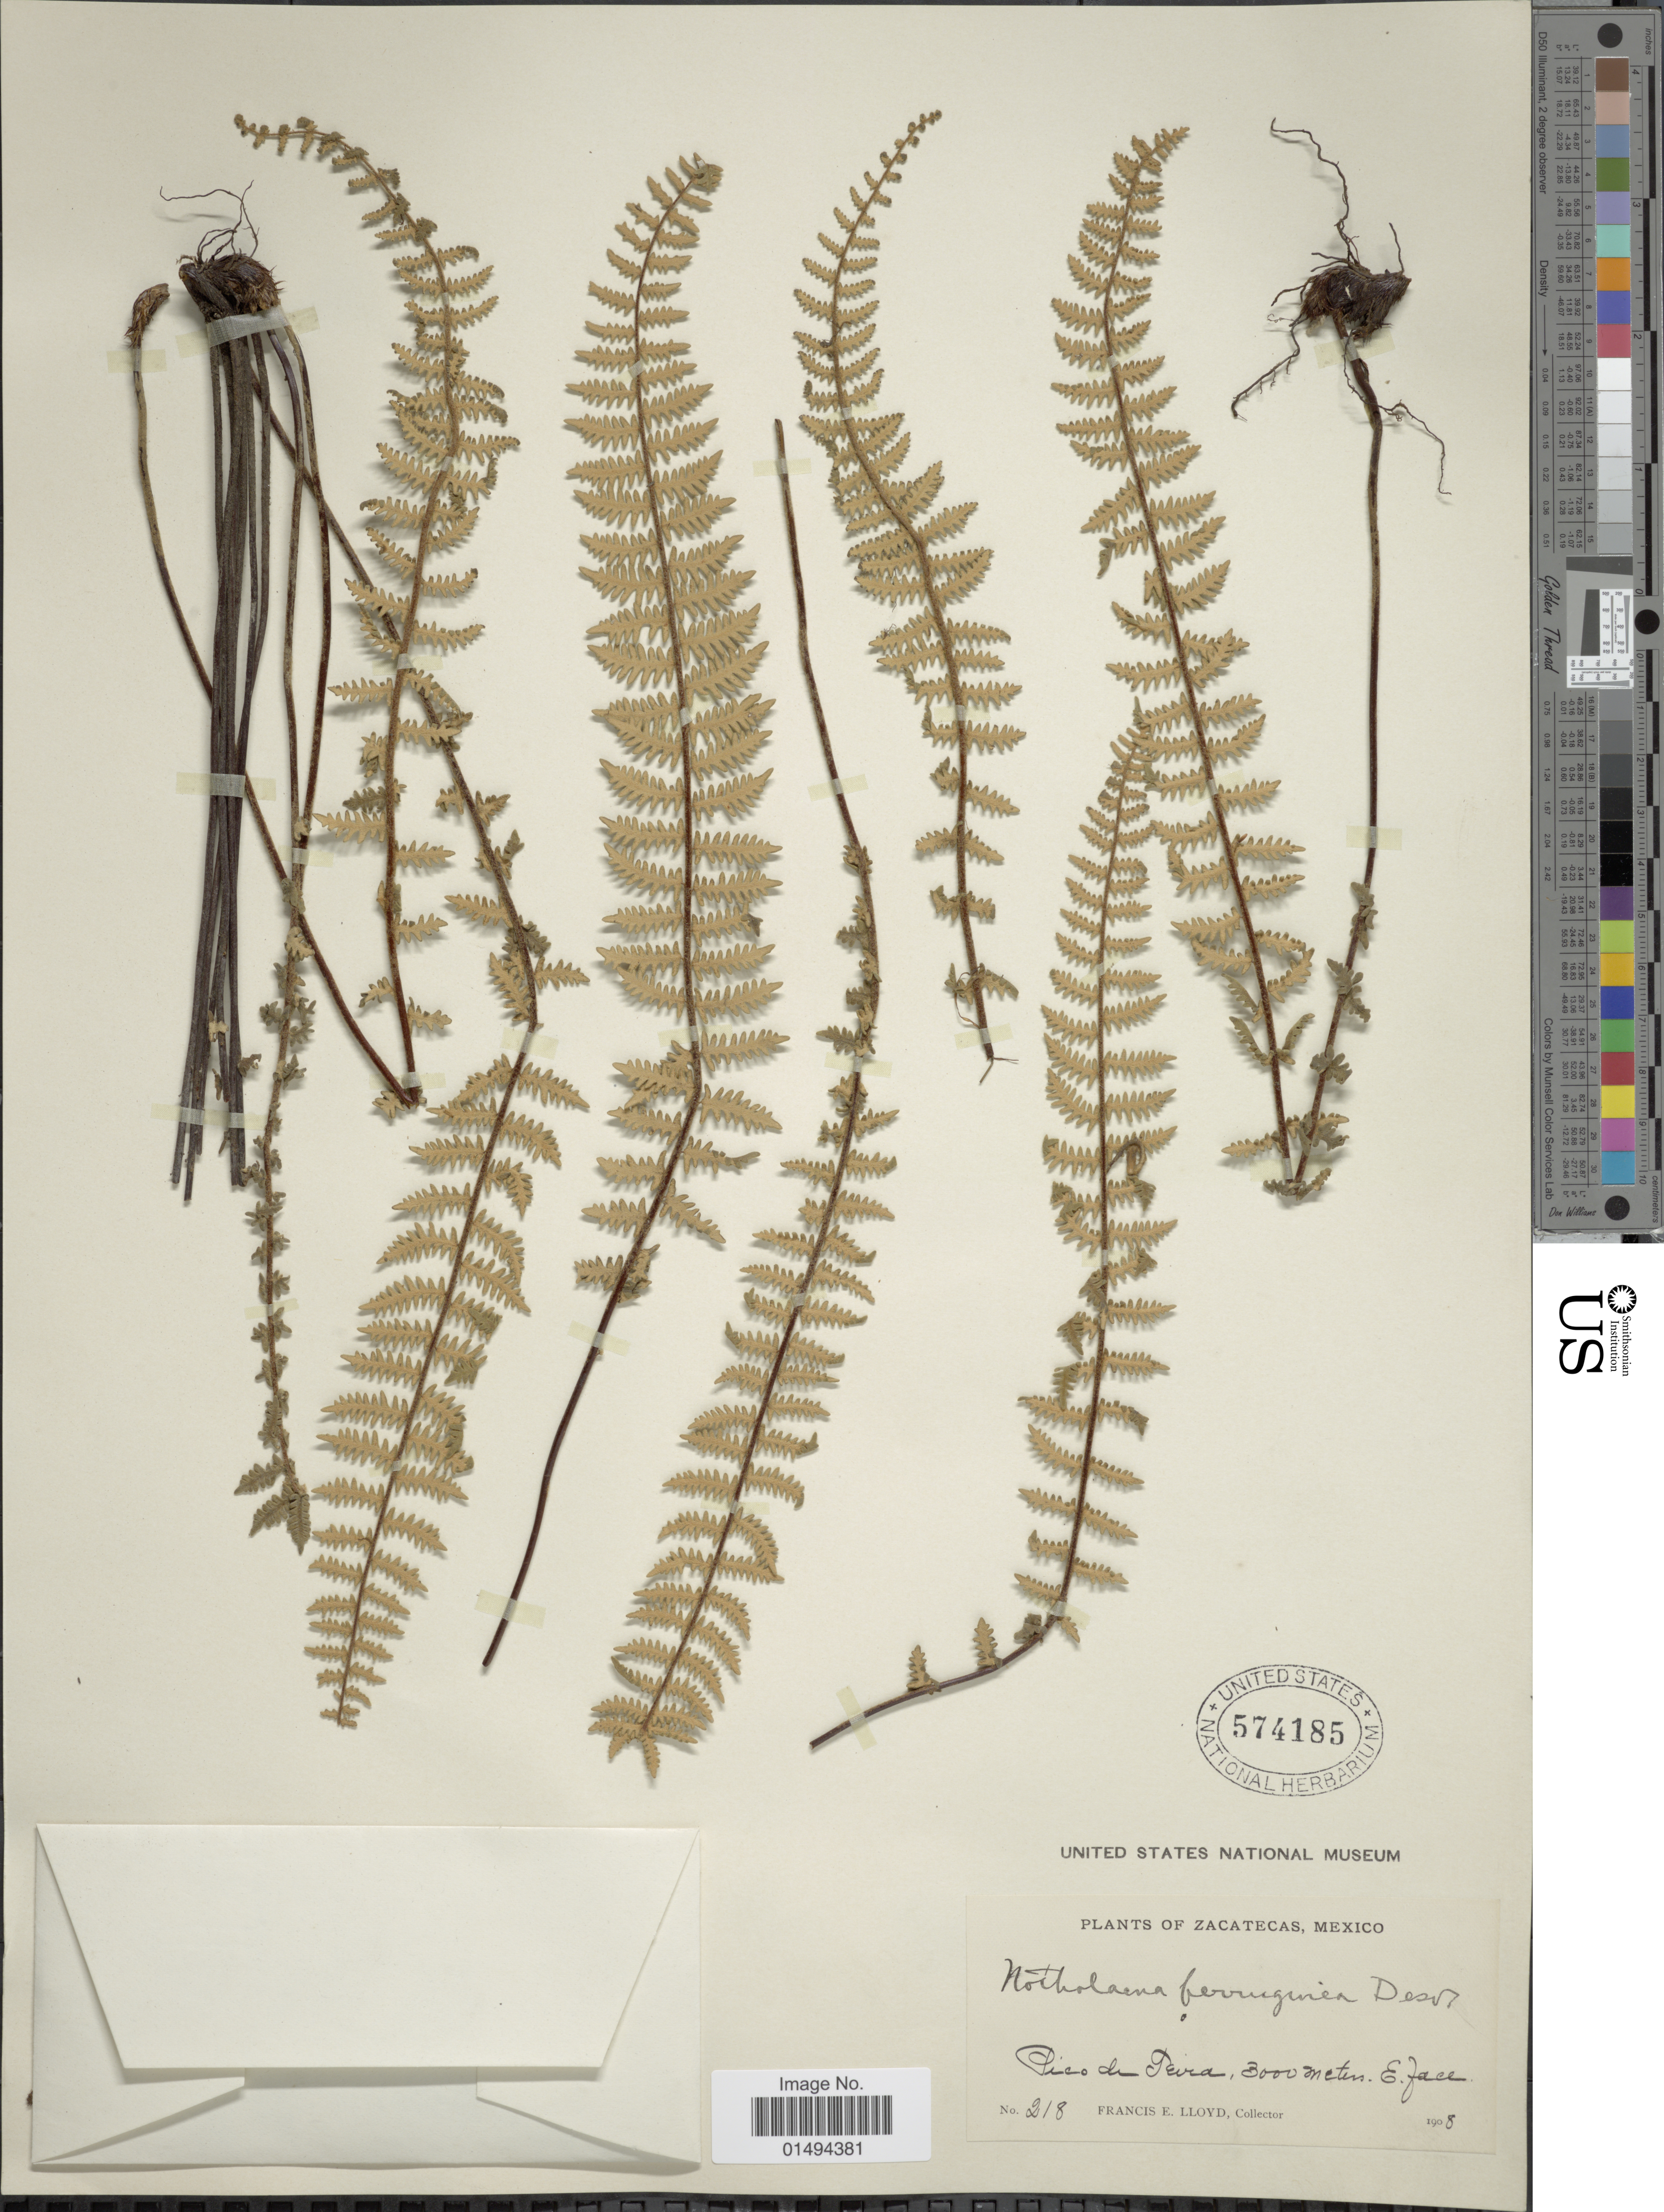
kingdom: Plantae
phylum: Tracheophyta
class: Polypodiopsida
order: Polypodiales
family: Pteridaceae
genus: Myriopteris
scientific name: Myriopteris aurea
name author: (Poir.) Grusz & Windham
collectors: Lloyd, C. E.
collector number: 218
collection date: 1908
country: Mexico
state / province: Zacatecas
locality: Pico de Tevia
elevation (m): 3000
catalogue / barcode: US 574185